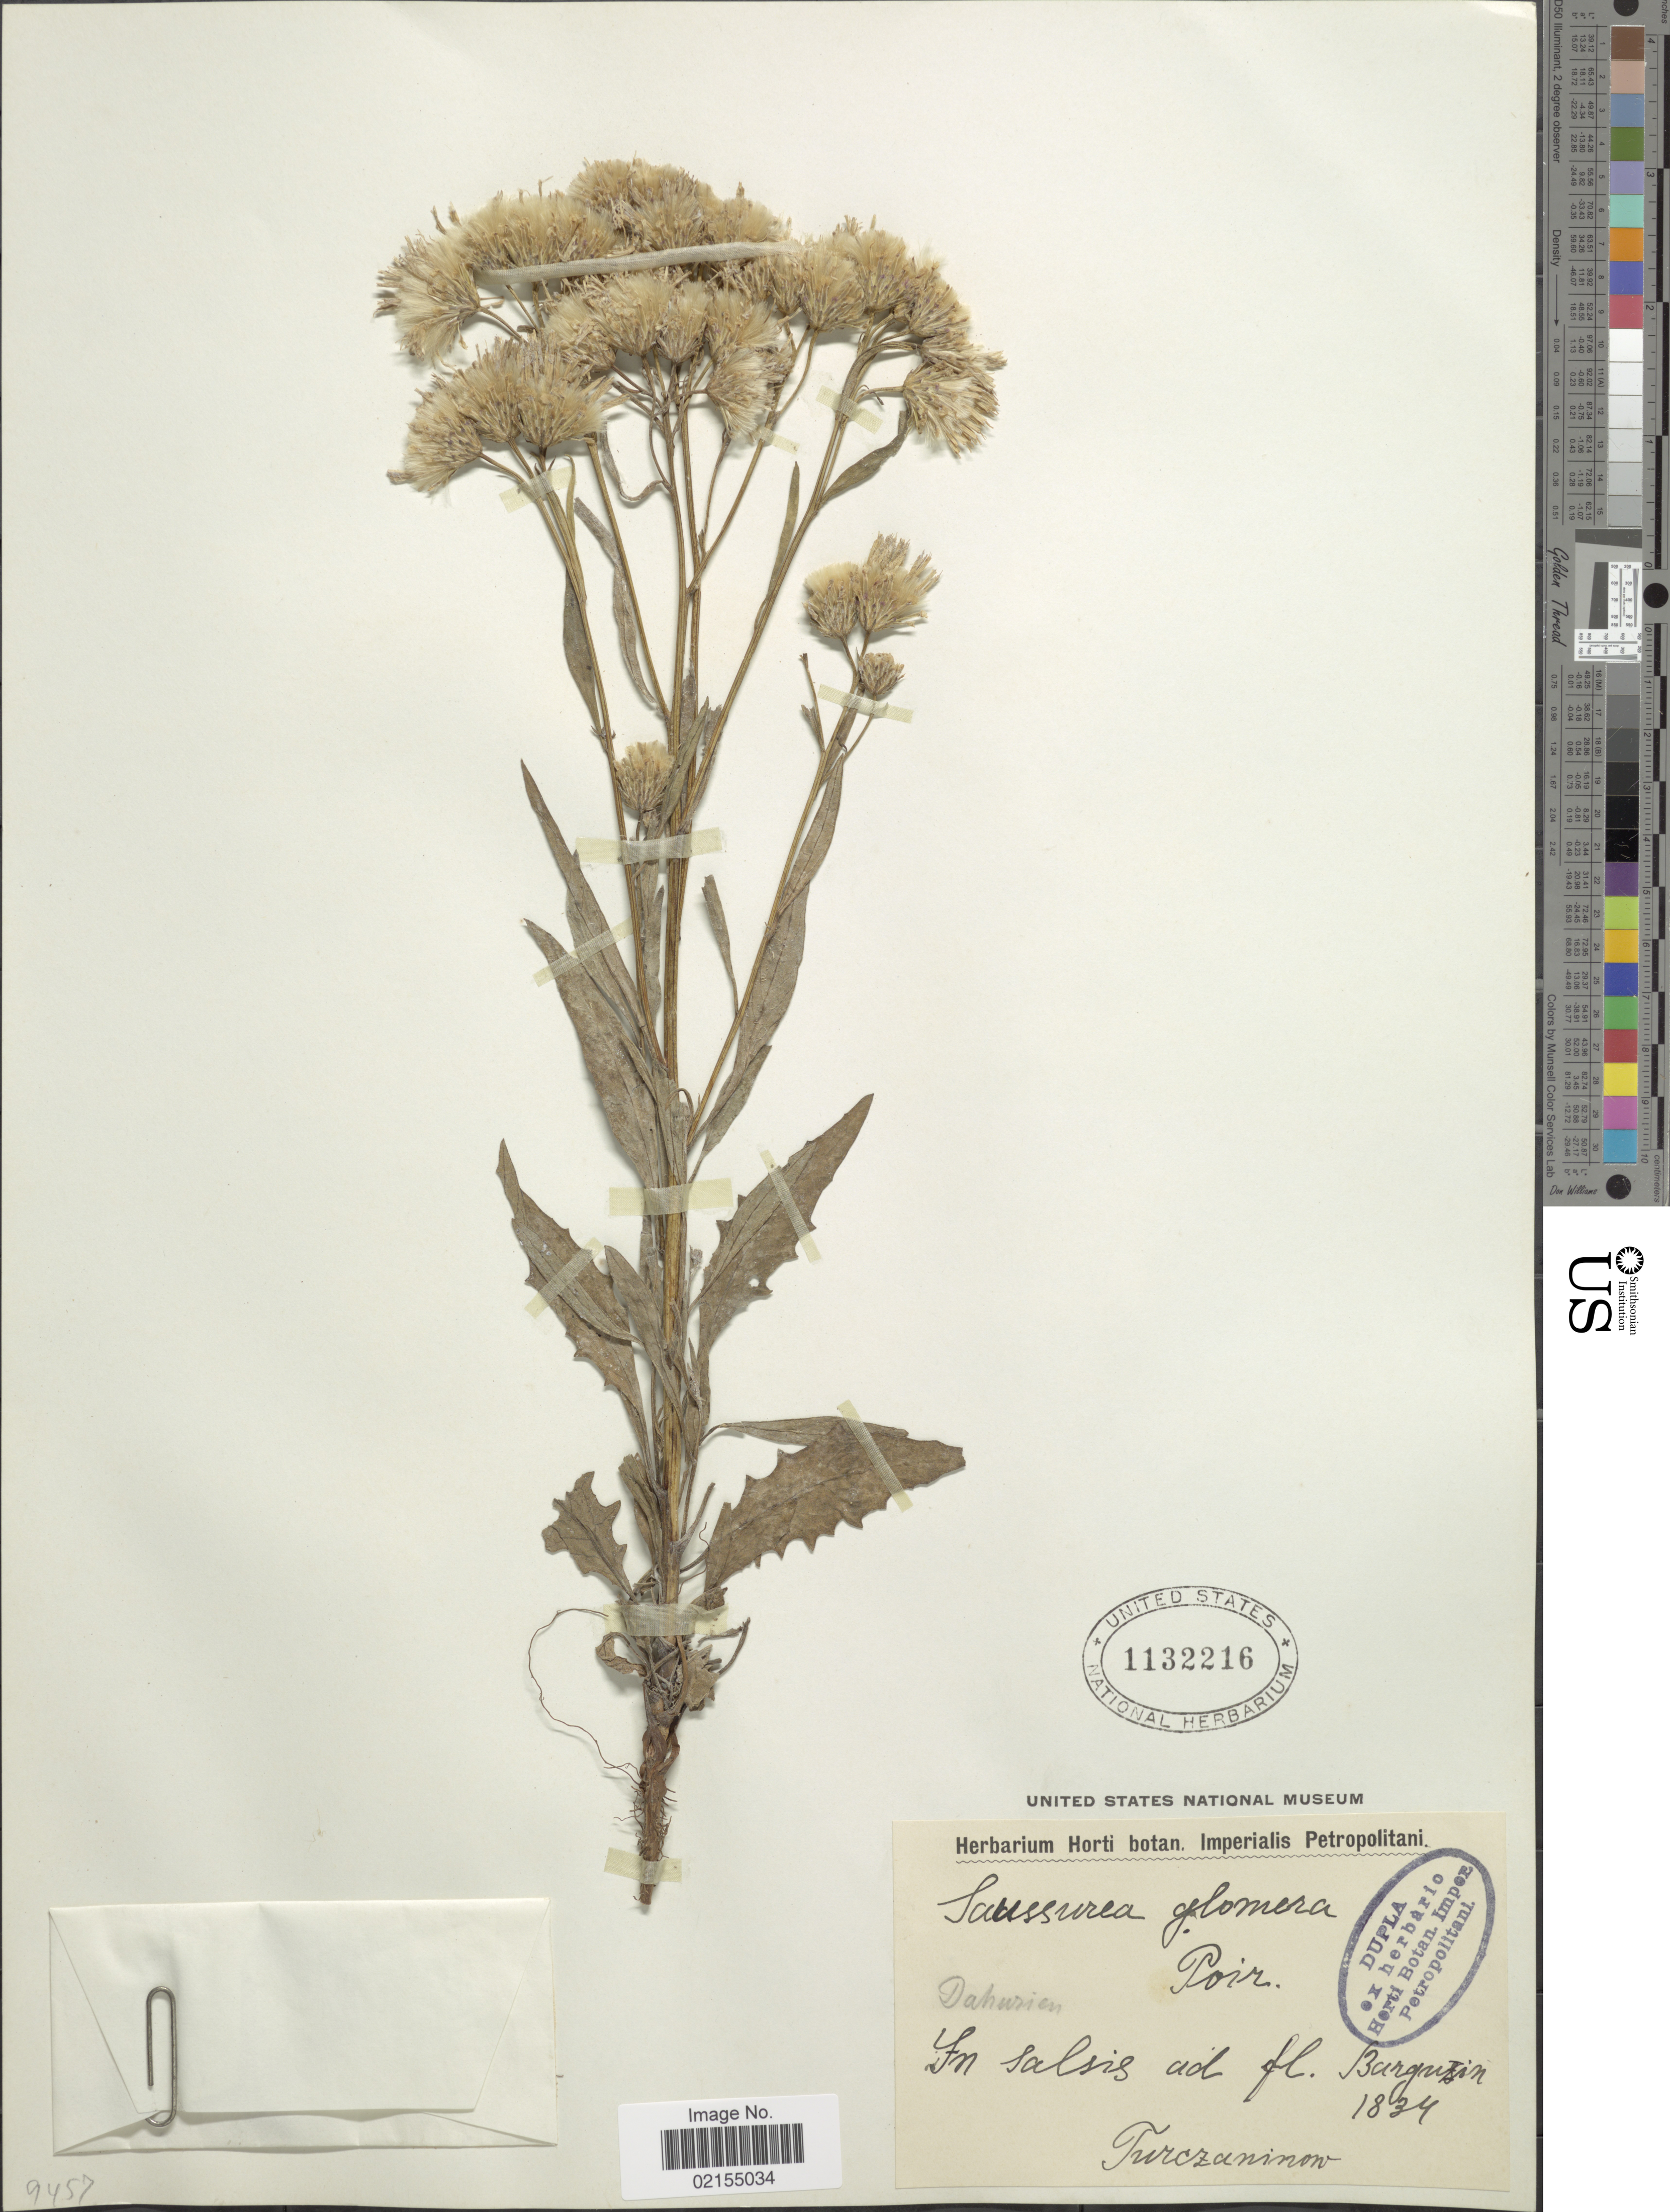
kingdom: Plantae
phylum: Tracheophyta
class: Magnoliopsida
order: Asterales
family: Asteraceae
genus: Saussurea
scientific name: Saussurea amara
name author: (L.) DC.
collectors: N. Turczaninow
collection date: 1834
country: Russian Federation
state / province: Buryatia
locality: Dahurien, In salsis ad fl. Barguzin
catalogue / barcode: US 1132216